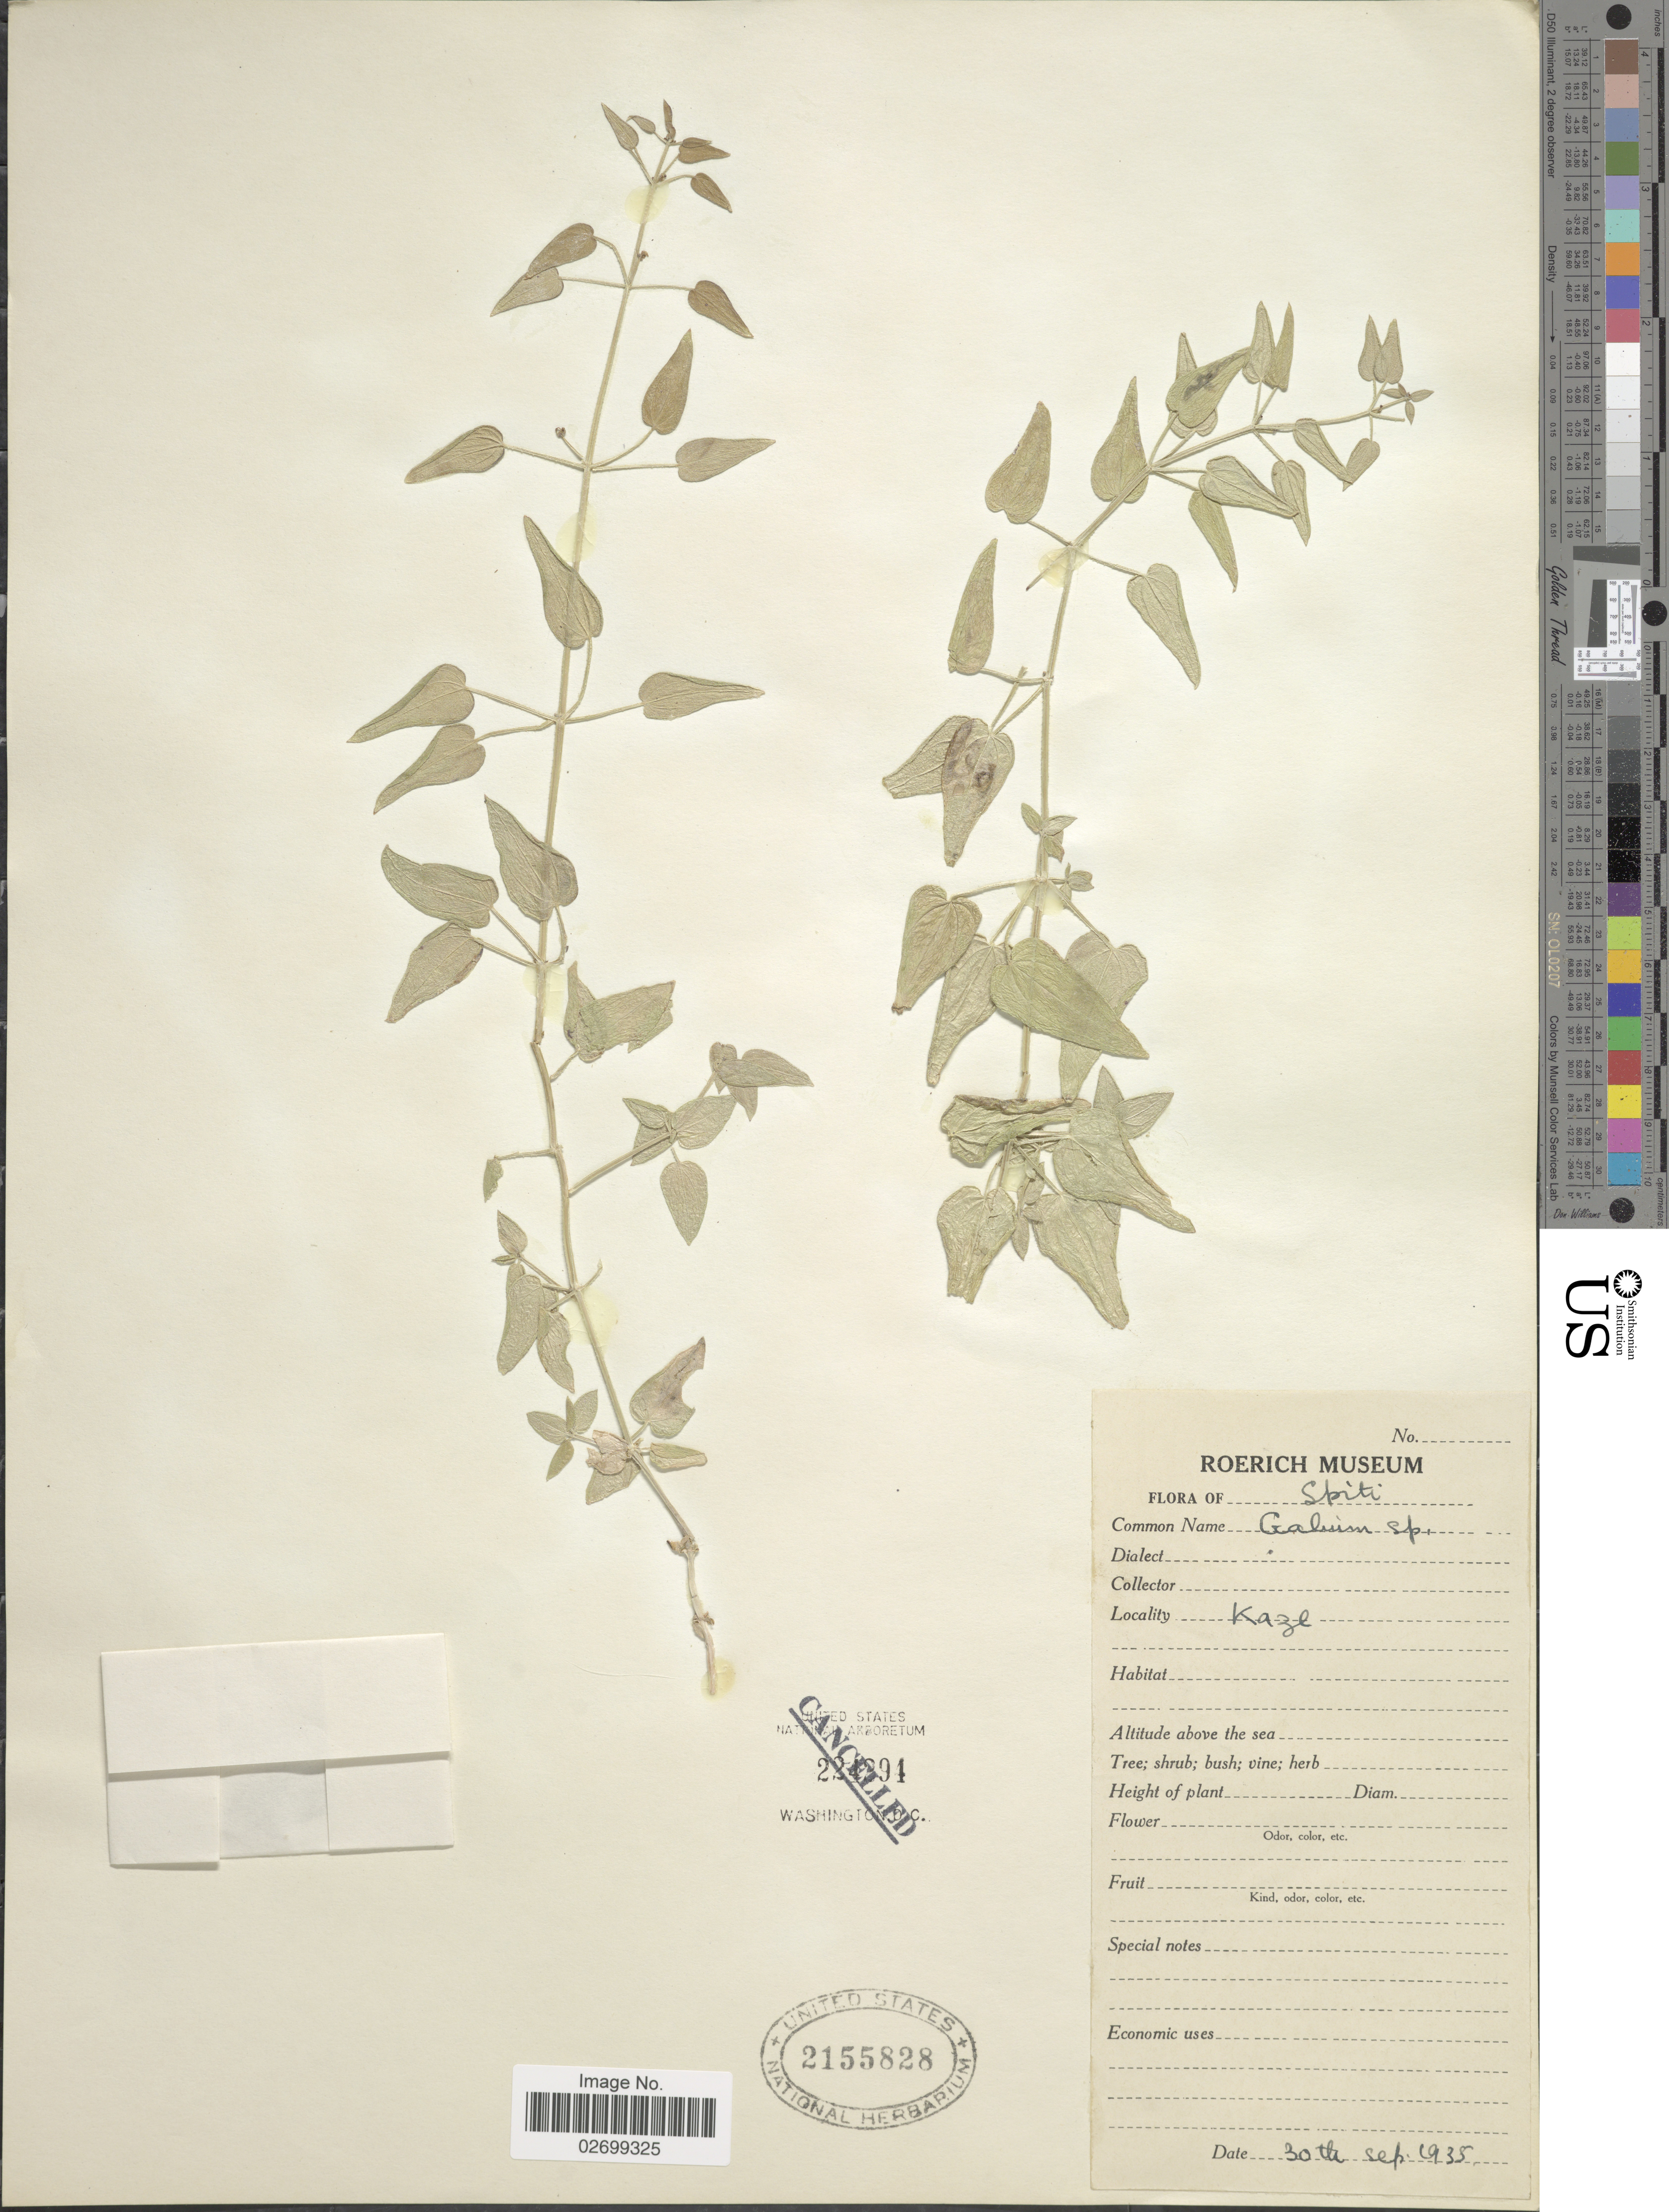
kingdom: Plantae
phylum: Tracheophyta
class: Magnoliopsida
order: Gentianales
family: Rubiaceae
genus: Rubia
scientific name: Rubia cordifolia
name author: L.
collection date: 1935-09-30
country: India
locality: Spiti, Kaze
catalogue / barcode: US 2155828